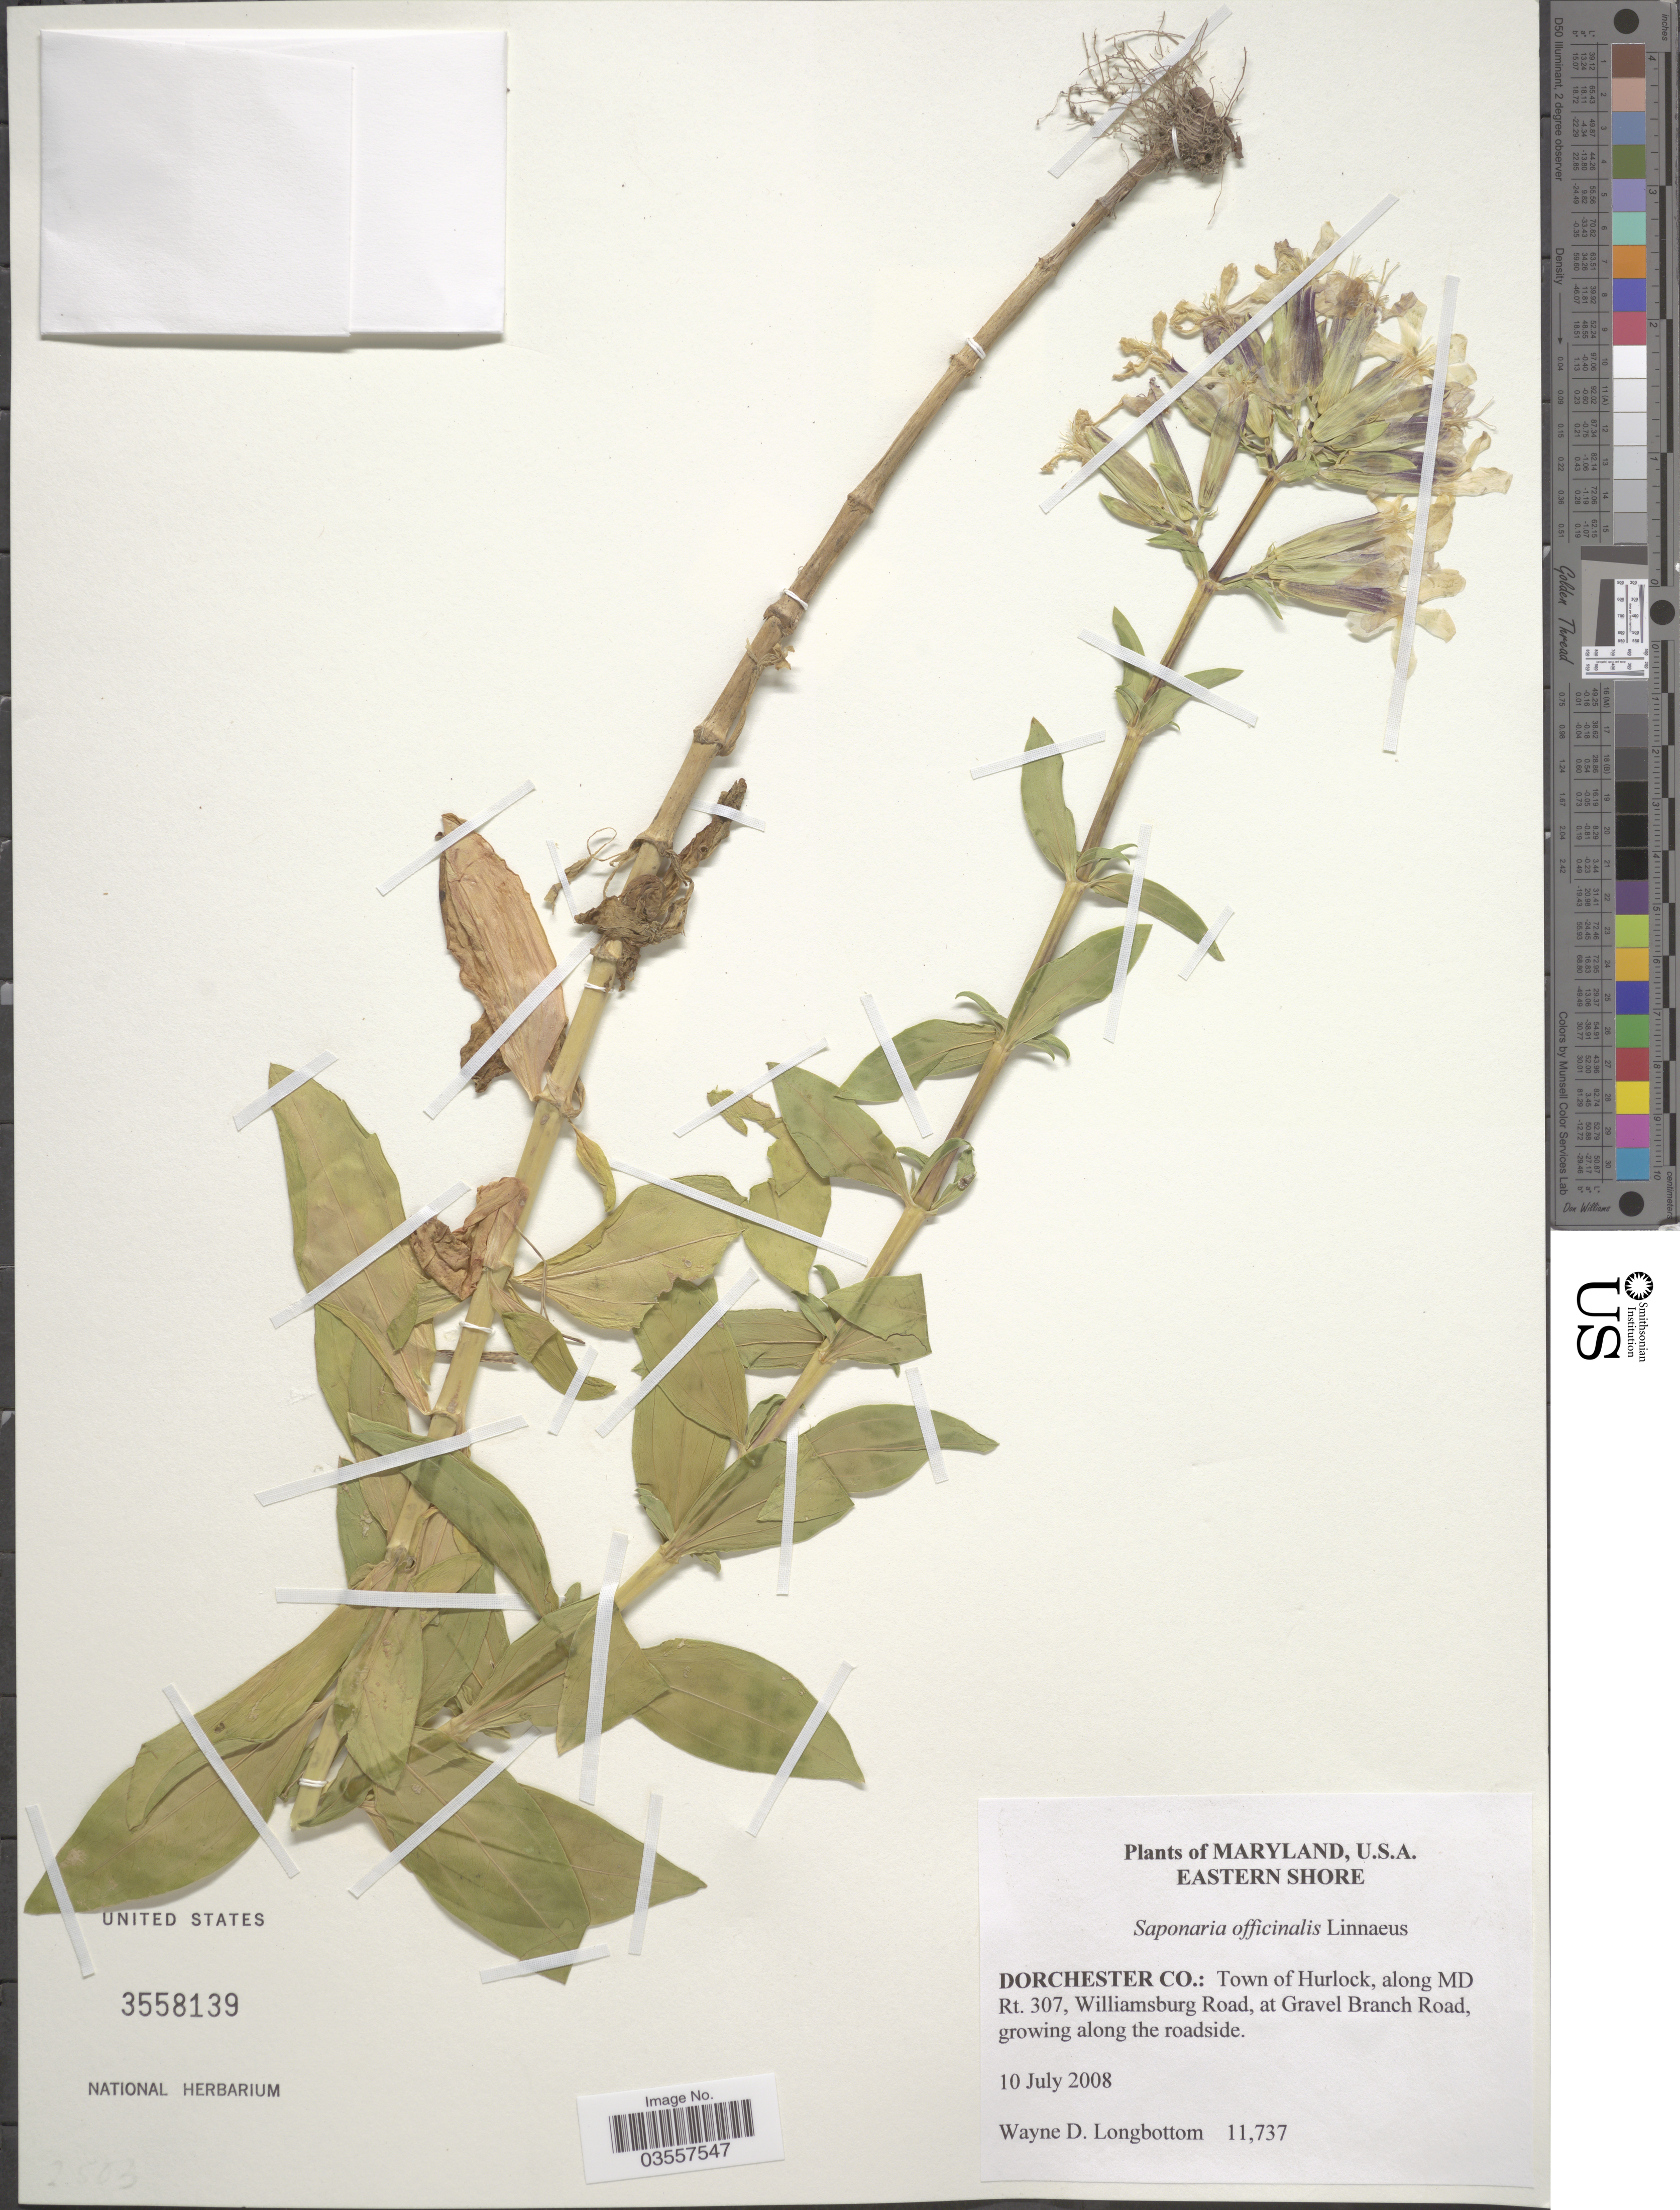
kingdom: Plantae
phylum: Tracheophyta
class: Magnoliopsida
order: Caryophyllales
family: Caryophyllaceae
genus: Saponaria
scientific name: Saponaria officinalis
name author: L.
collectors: W. D. Longbottom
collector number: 11737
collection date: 2008-07-10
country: United States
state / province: Maryland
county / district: Dorchester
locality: Eastern Shore. Dorchester Co.: Town of Hurlock, along MD Rt. 307, Williamsburg Road, at Gravel Branch Road, growing along the roadside.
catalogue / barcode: US 3558139